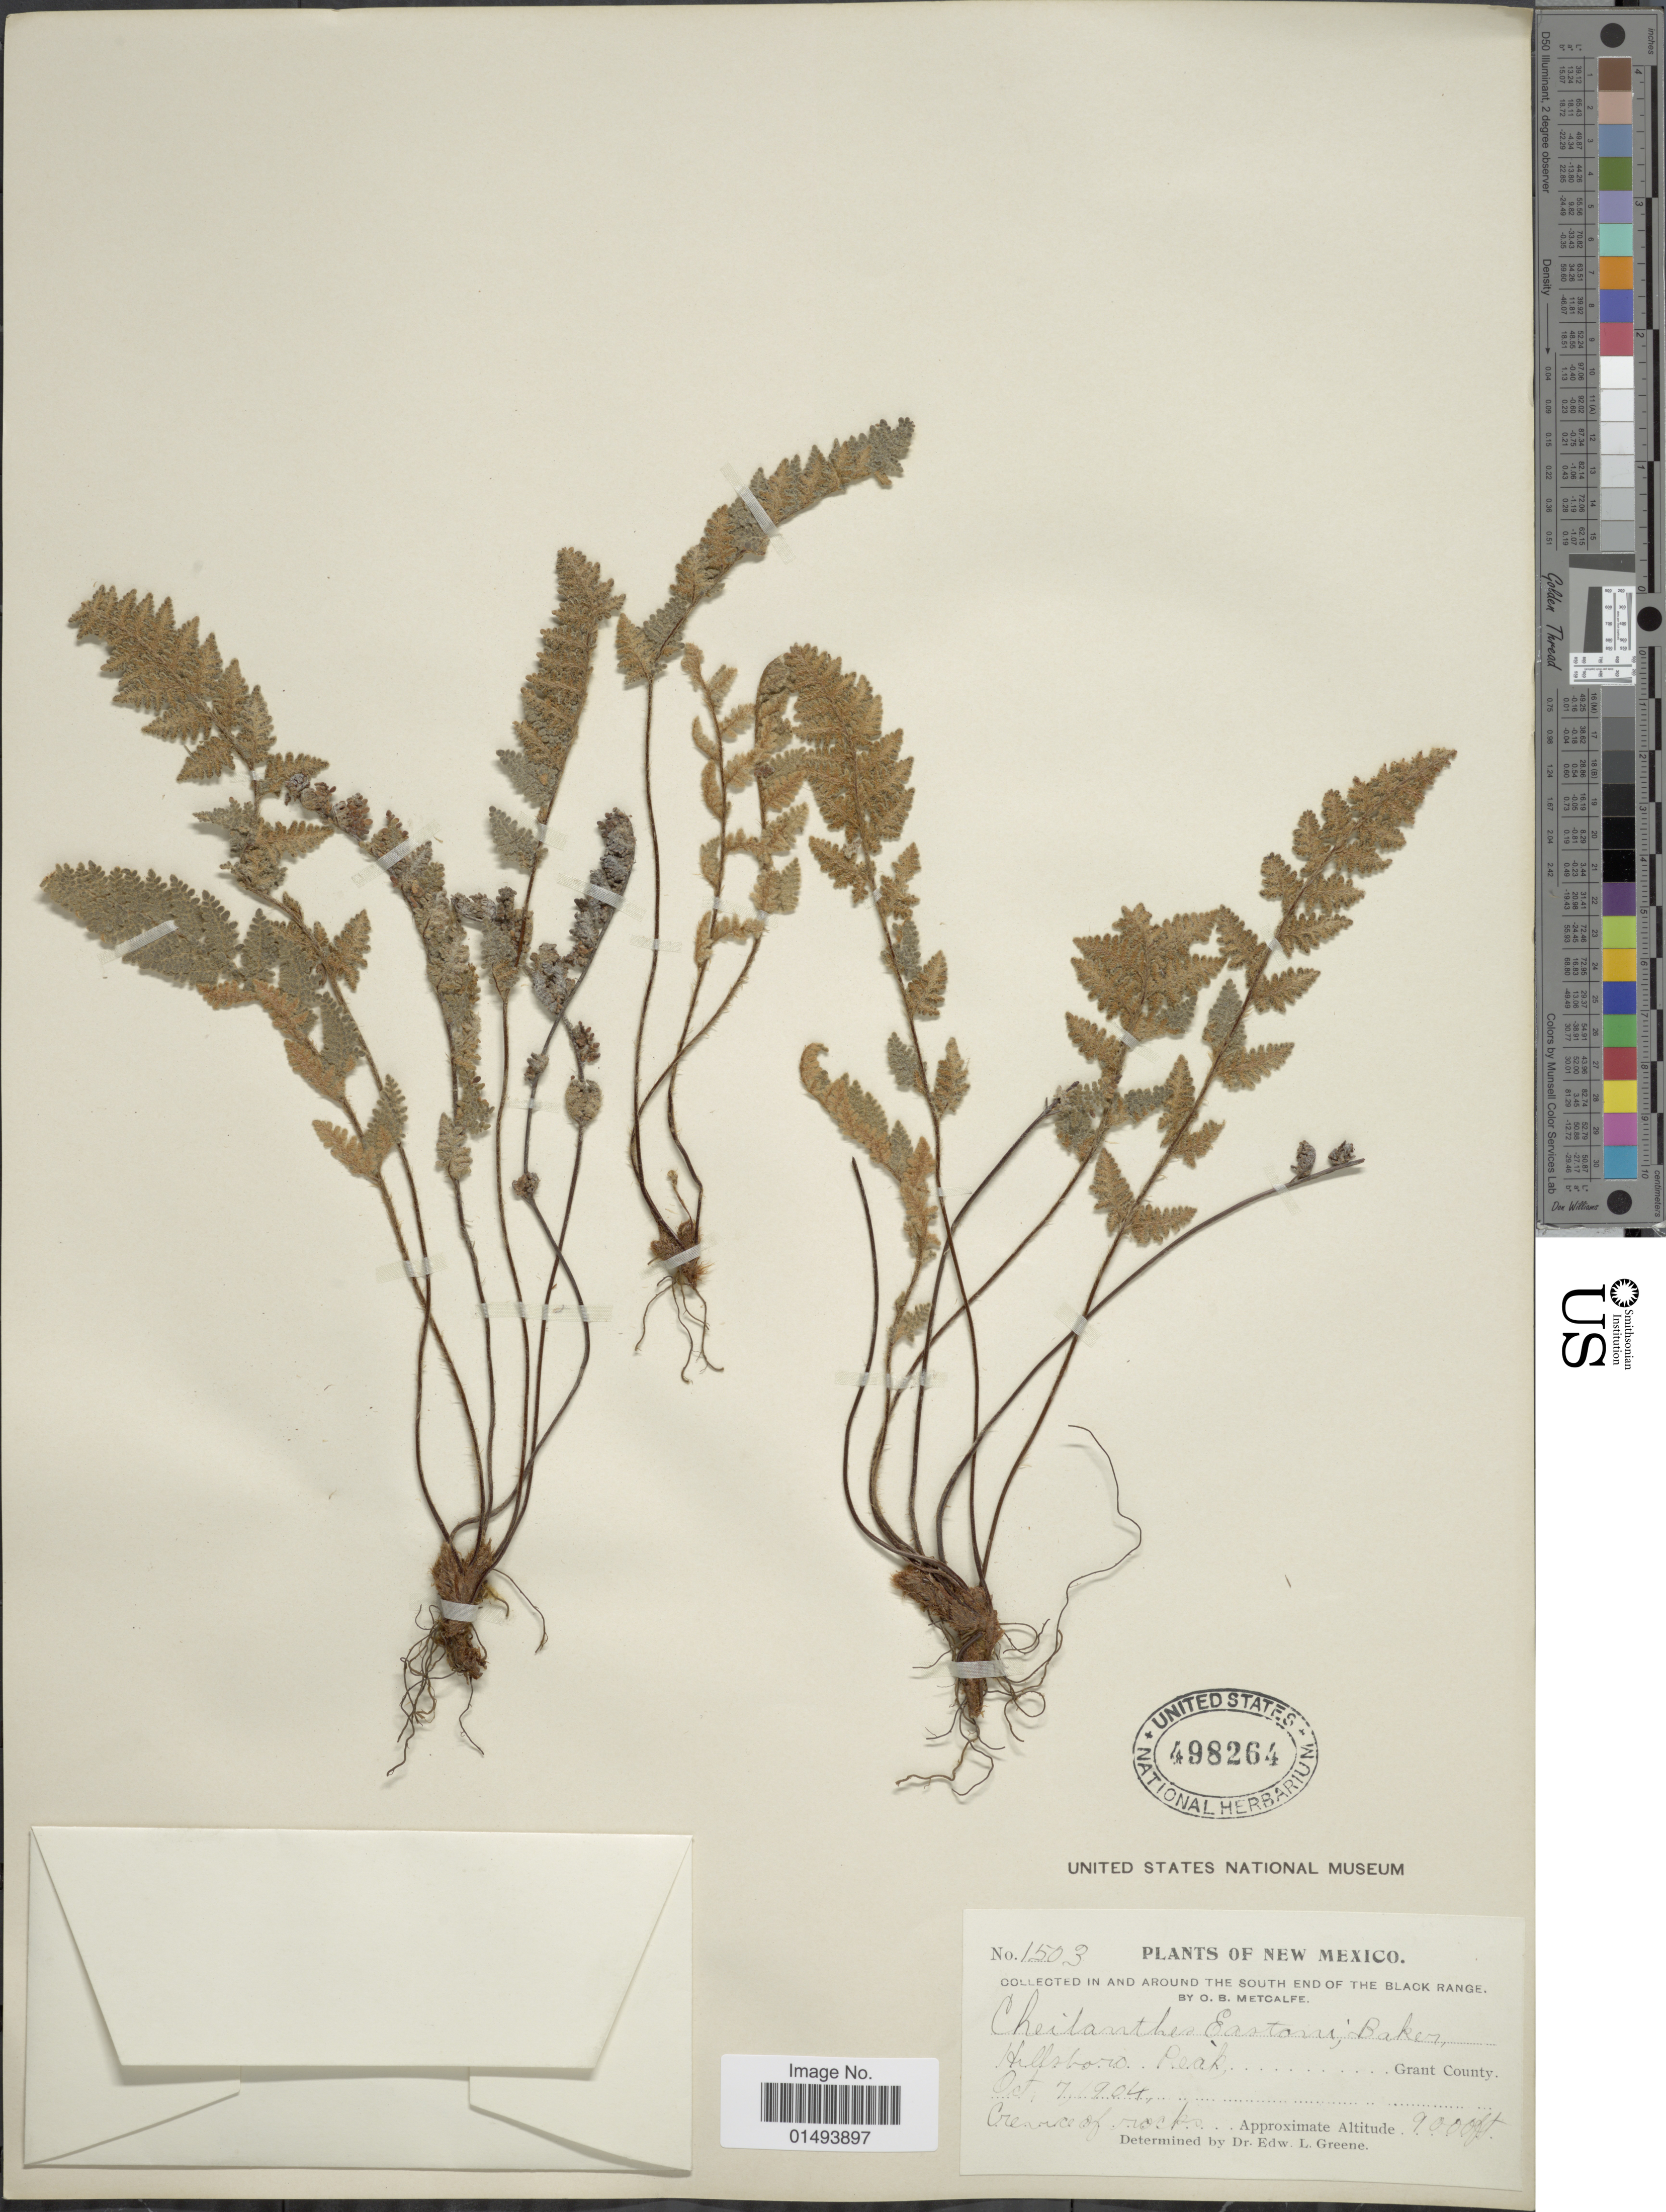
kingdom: Plantae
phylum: Tracheophyta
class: Polypodiopsida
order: Polypodiales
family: Pteridaceae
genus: Myriopteris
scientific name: Myriopteris rufa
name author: Fée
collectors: O. B. Metcalfe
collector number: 1503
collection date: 1904-10-07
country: United States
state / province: New Mexico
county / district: Grant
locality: Hillsboro Peak, around the south end of the Black Range, Grant County.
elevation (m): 2743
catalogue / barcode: US 498264